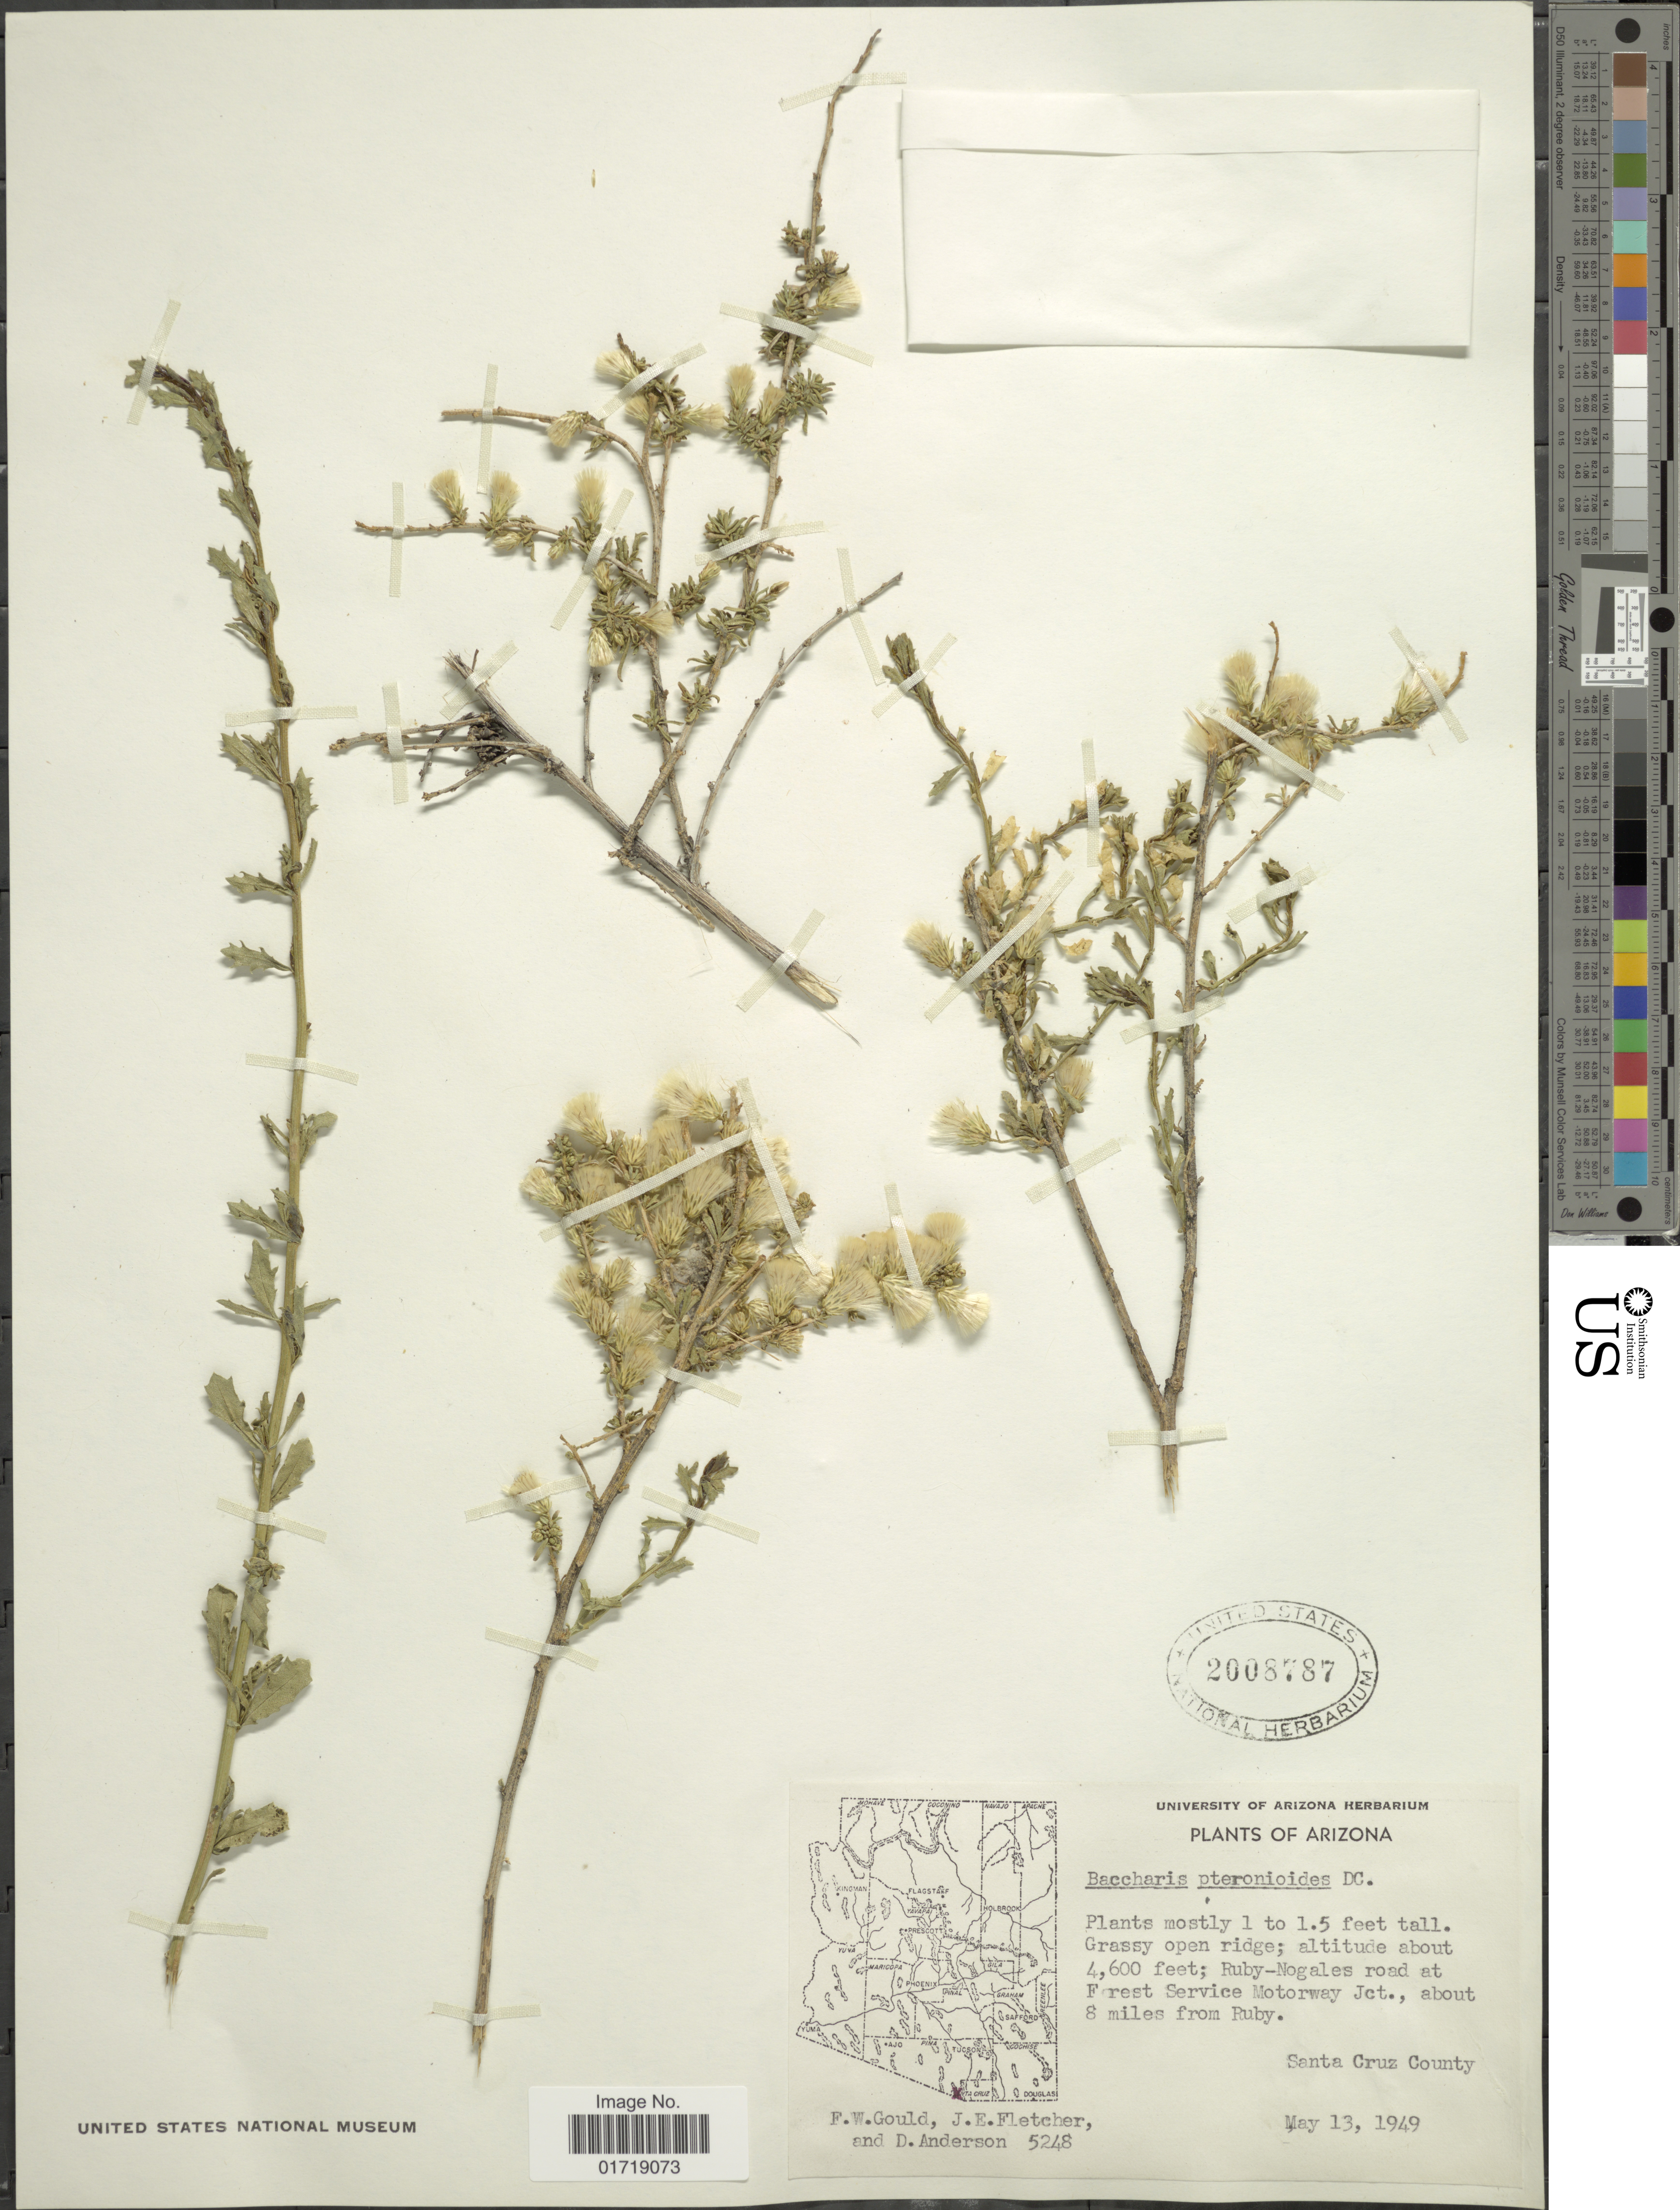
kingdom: Plantae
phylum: Tracheophyta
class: Magnoliopsida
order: Asterales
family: Asteraceae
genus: Baccharis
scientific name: Baccharis pteronioides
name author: DC.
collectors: F. W. Gould, J. Fletcher & D. Anderson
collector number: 5248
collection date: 1949-05-13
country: United States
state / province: Arizona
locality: Ruby-Nogales road ar Forest Service Motorway Jct., about 8 miles from Ruby, Santa Cruz County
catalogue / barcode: US 2008787